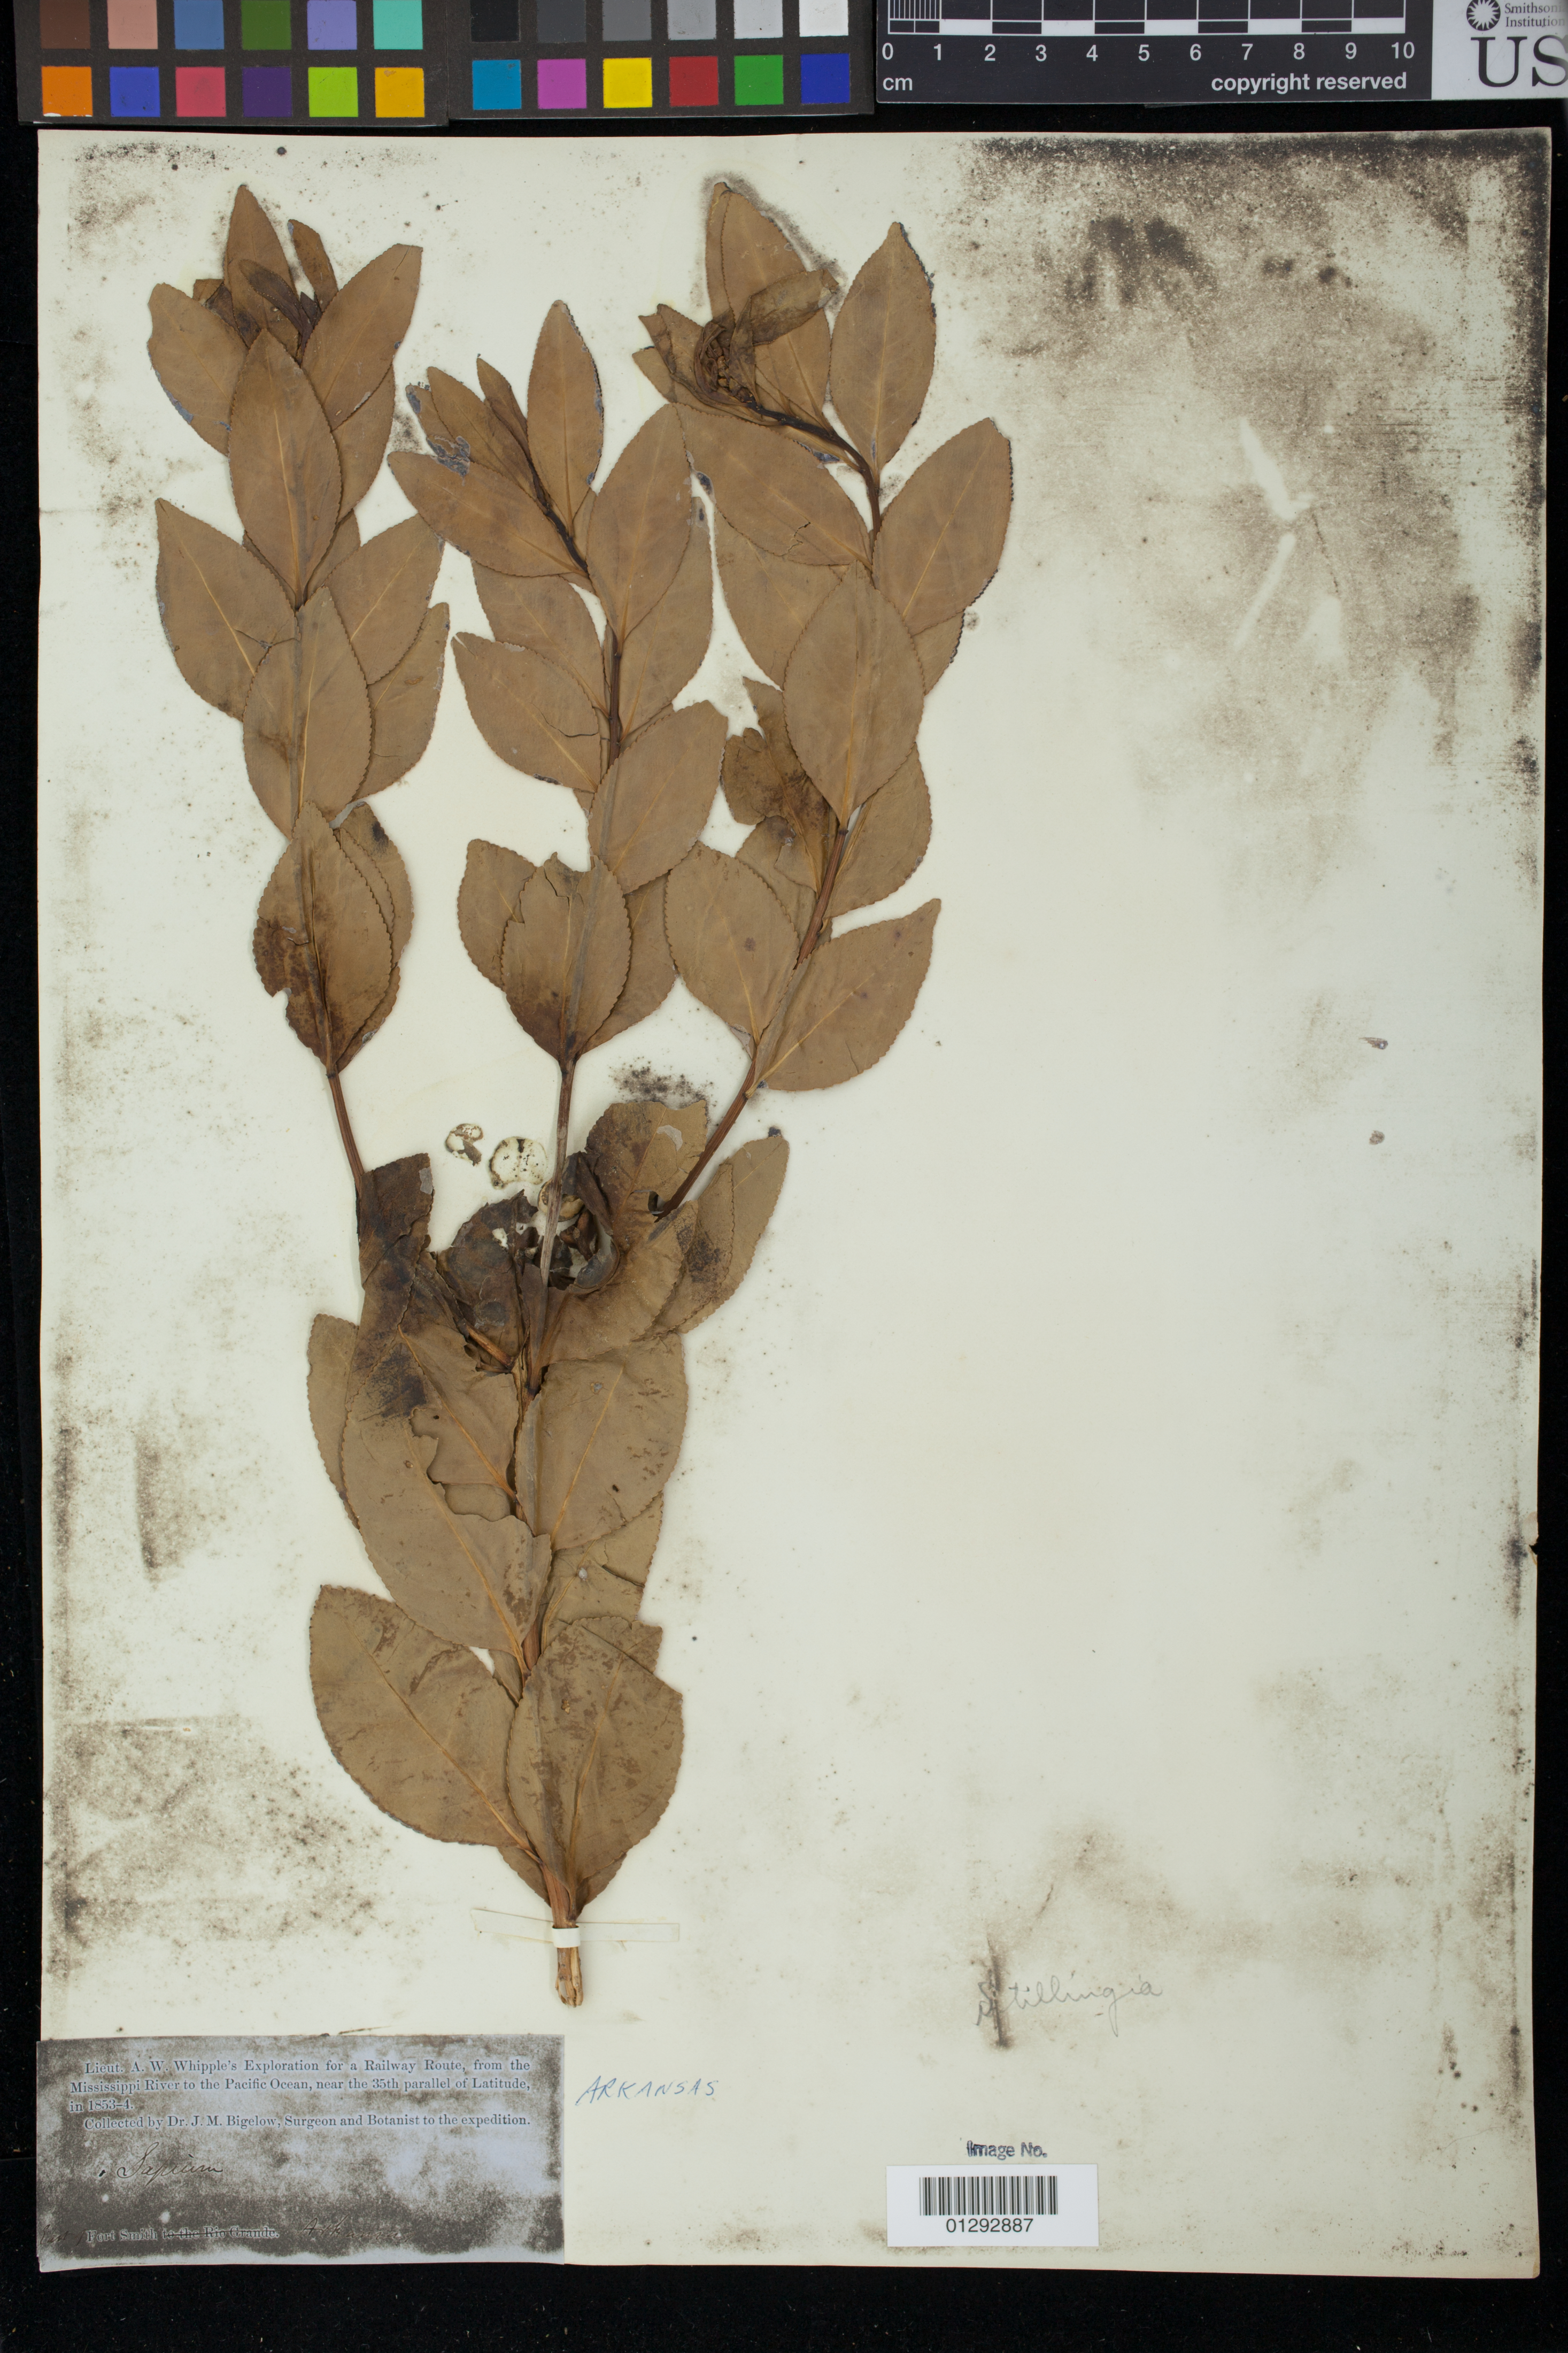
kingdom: Plantae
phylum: Tracheophyta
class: Magnoliopsida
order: Malpighiales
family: Euphorbiaceae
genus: Stillingia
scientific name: Stillingia sylvatica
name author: L.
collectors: J. M. Bigelow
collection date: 1853/1854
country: United States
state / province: Arkansas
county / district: Sebastian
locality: East of Fort Smith